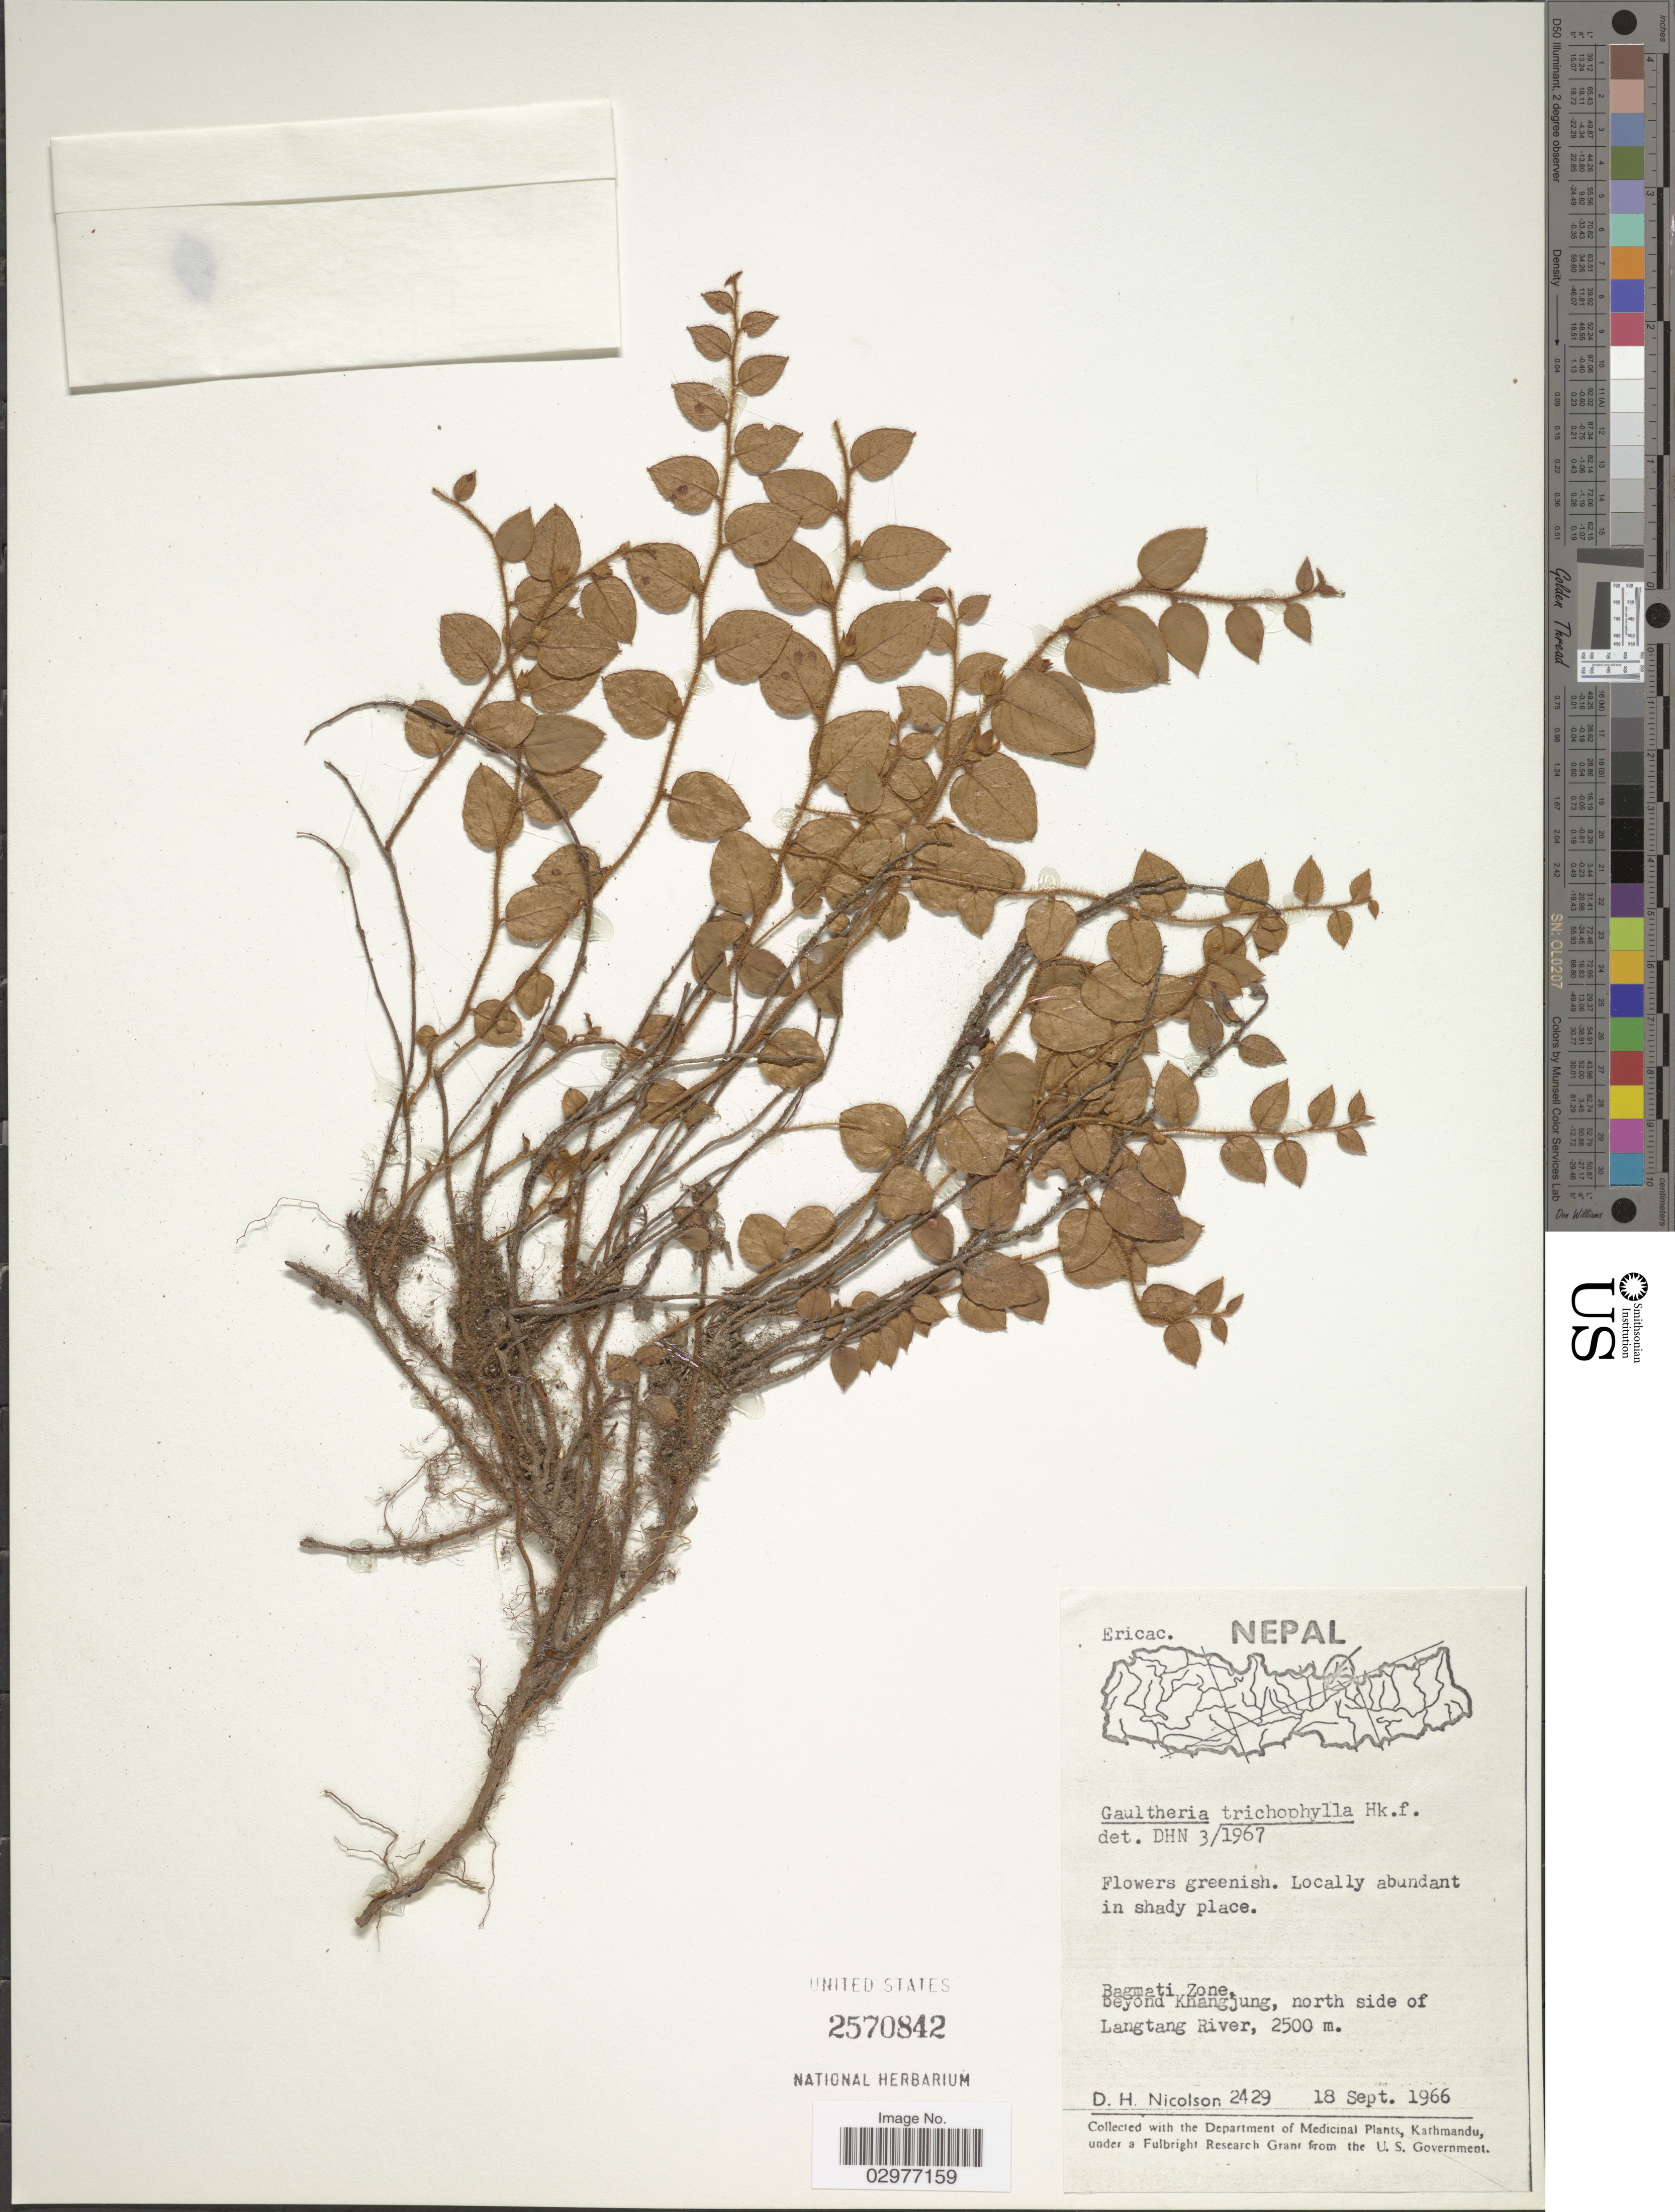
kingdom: Plantae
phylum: Tracheophyta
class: Magnoliopsida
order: Ericales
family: Ericaceae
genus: Gaultheria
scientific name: Gaultheria trichophylla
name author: Royle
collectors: D. H. Nicolson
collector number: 2429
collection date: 1966-09-18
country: Nepal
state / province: Bagmati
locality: Bagmati Zone, beyond Khangjung, north side of Langtang River.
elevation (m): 2500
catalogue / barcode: US 2570842